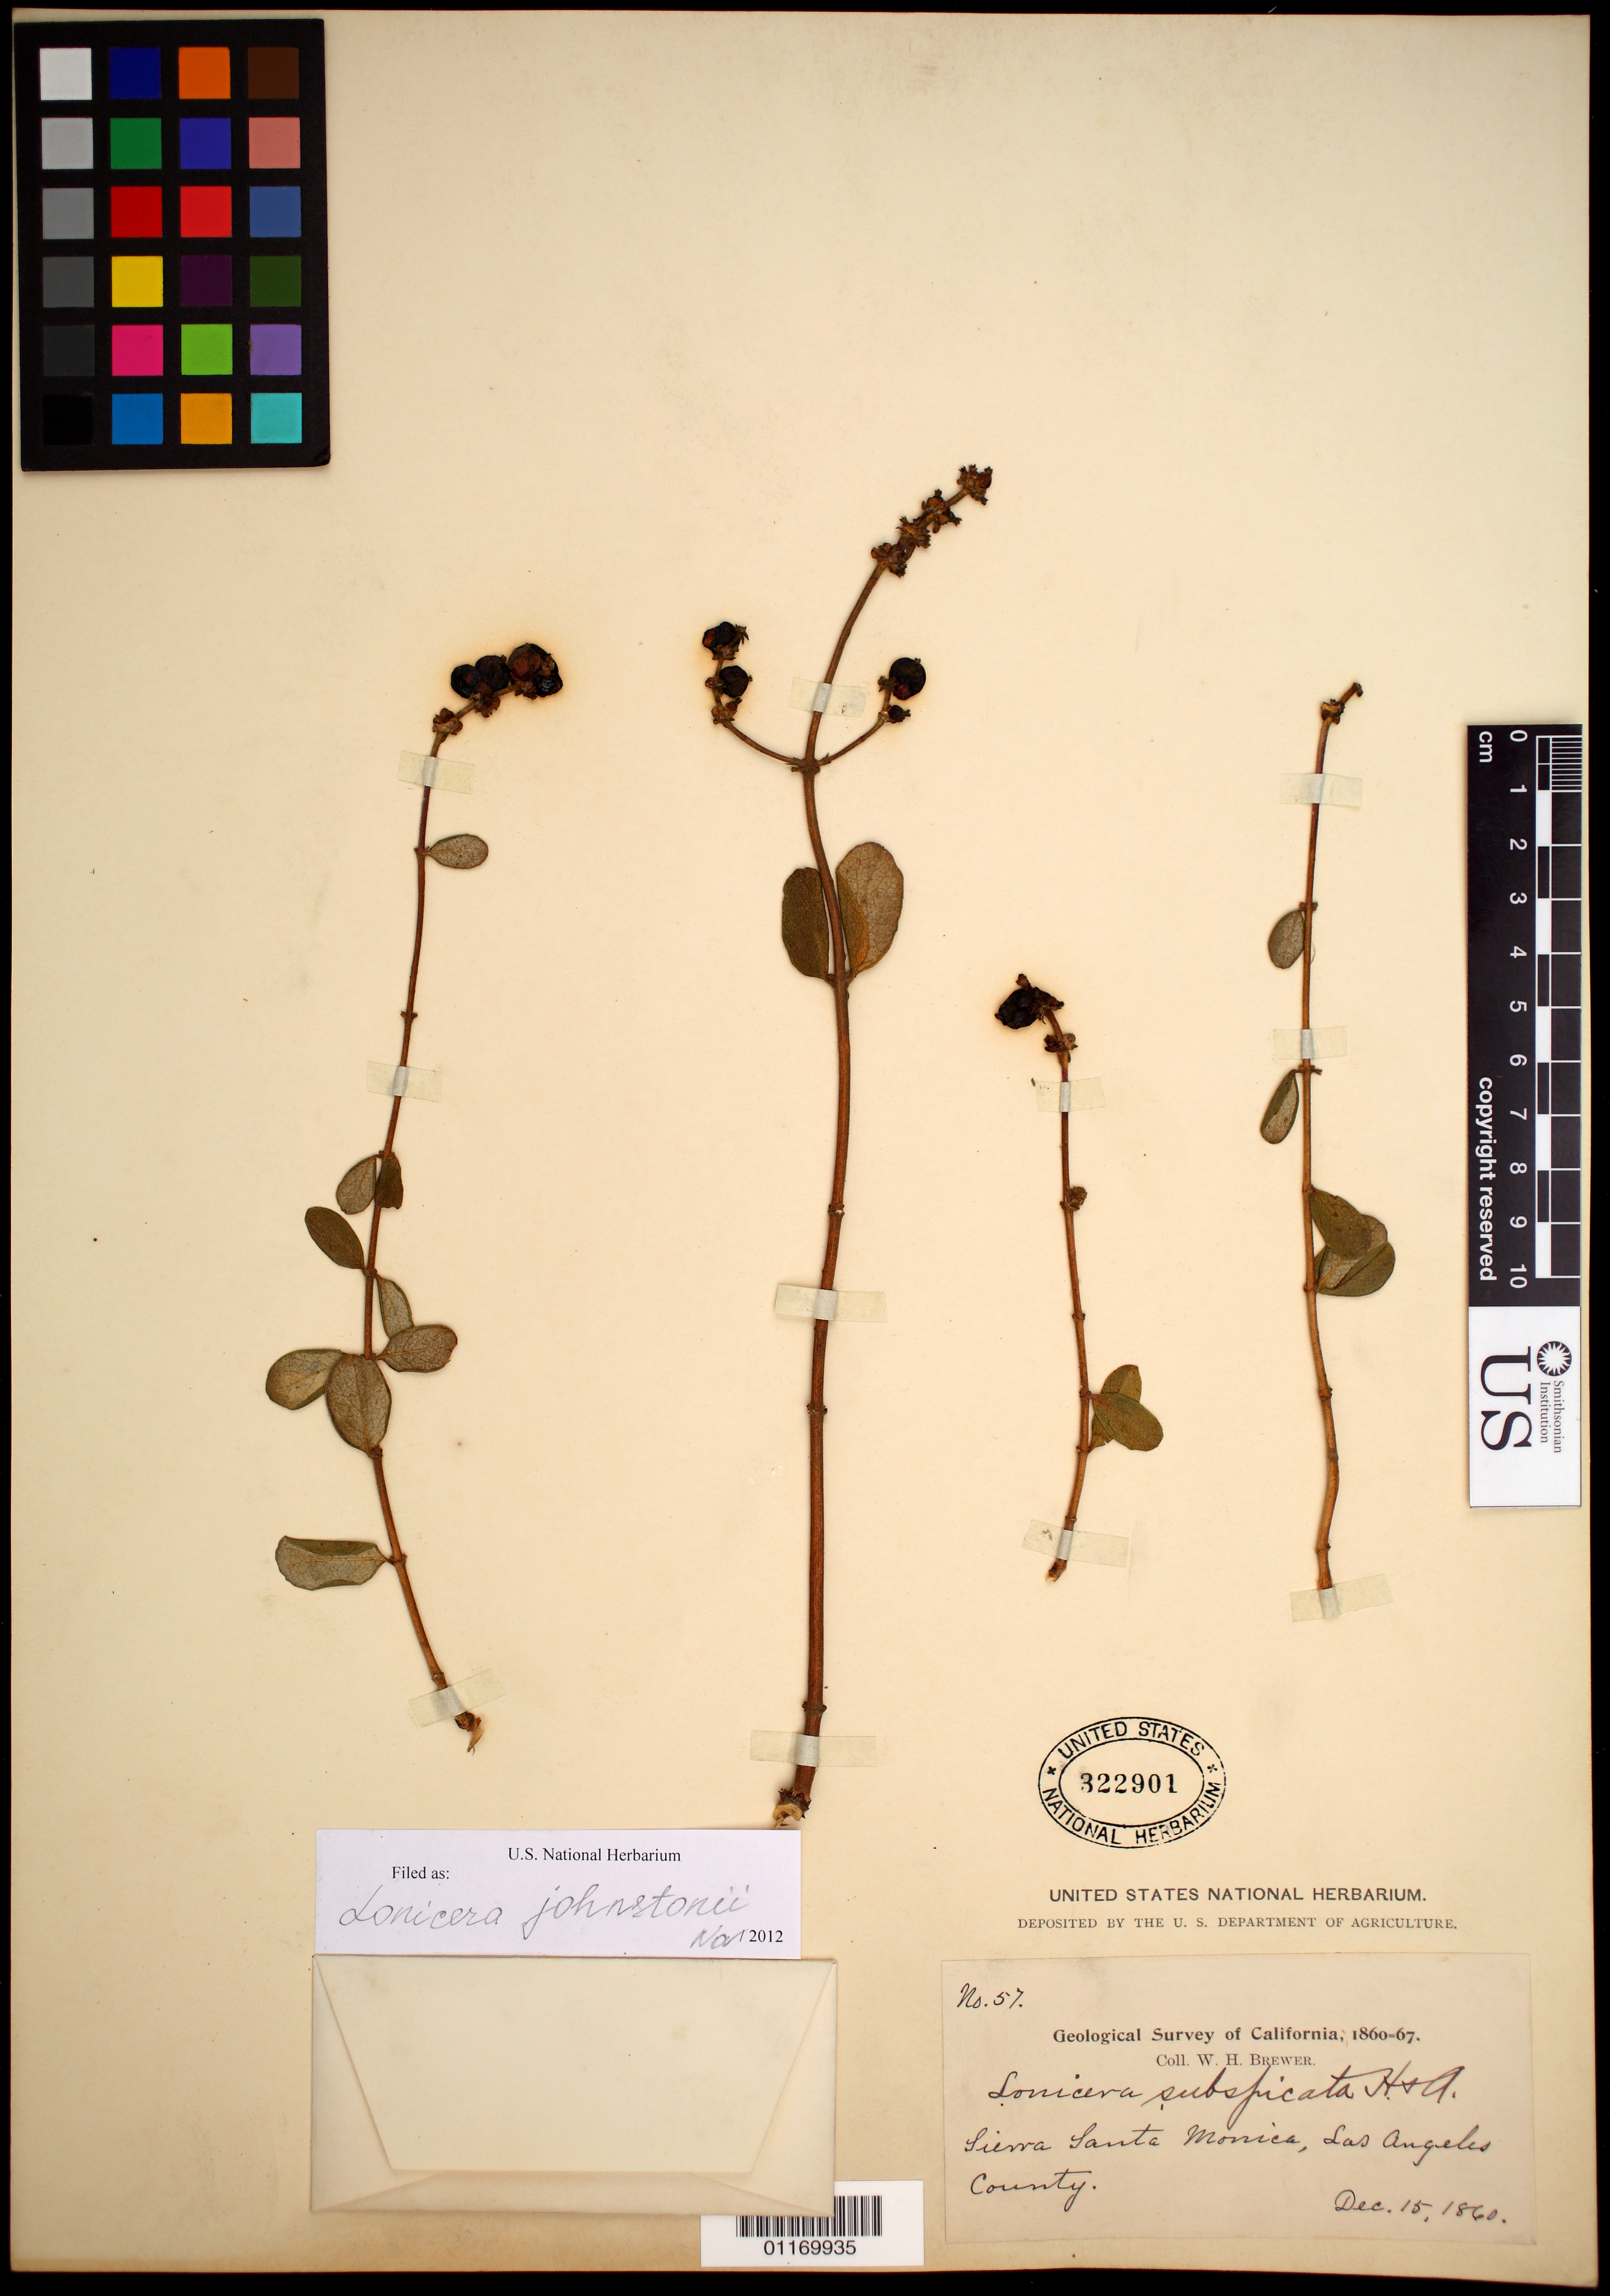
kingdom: Plantae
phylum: Tracheophyta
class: Magnoliopsida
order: Dipsacales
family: Caprifoliaceae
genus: Lonicera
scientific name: Lonicera johnstonii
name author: (D.D. Keck) McMinn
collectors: W. H. Brewer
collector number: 57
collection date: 1860-12-15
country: United States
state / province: California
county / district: Los Angeles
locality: Sierra Santa Monica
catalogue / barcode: US 322901